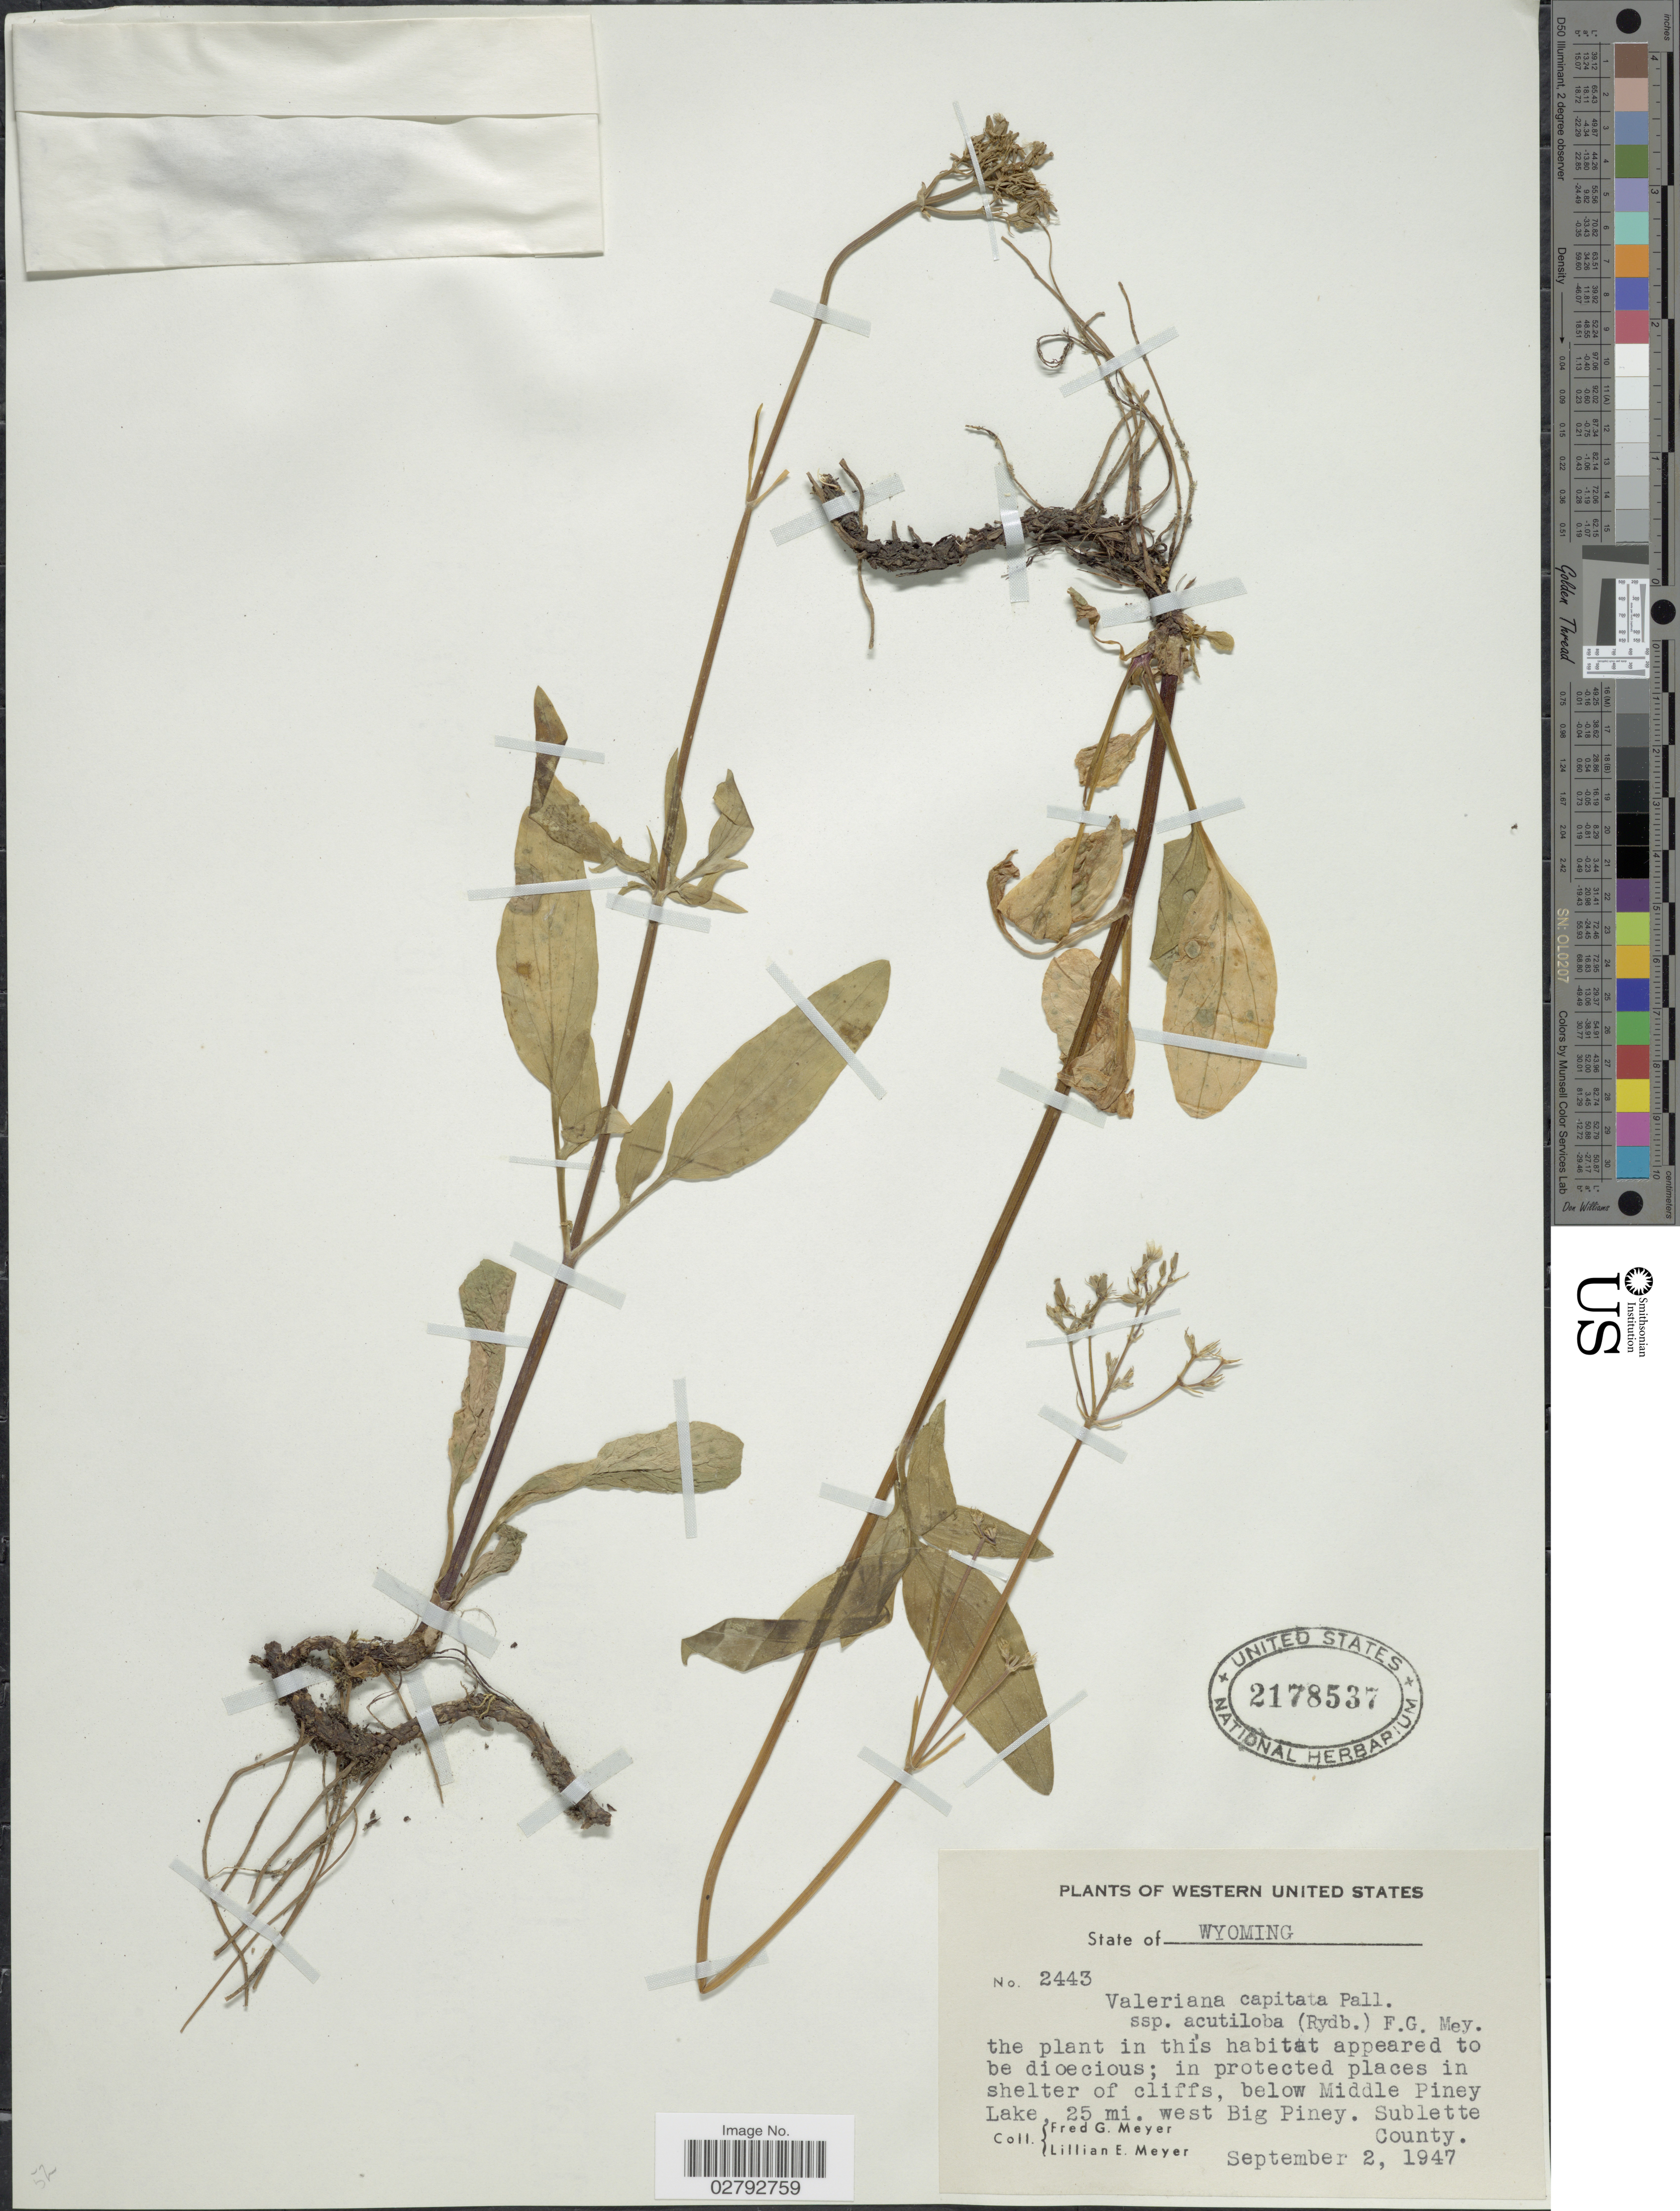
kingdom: Plantae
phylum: Tracheophyta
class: Magnoliopsida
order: Dipsacales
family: Caprifoliaceae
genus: Valeriana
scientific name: Valeriana capitata subsp. acutiloba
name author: Pall. ex Link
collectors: F. Meyer & L. Wehmeyer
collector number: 2443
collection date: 1947-09-02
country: United States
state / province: Wyoming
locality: Western United States. Below Middle Piney Lake, 25 mi. west of Big Piney. Sublette County.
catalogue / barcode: US 2178537